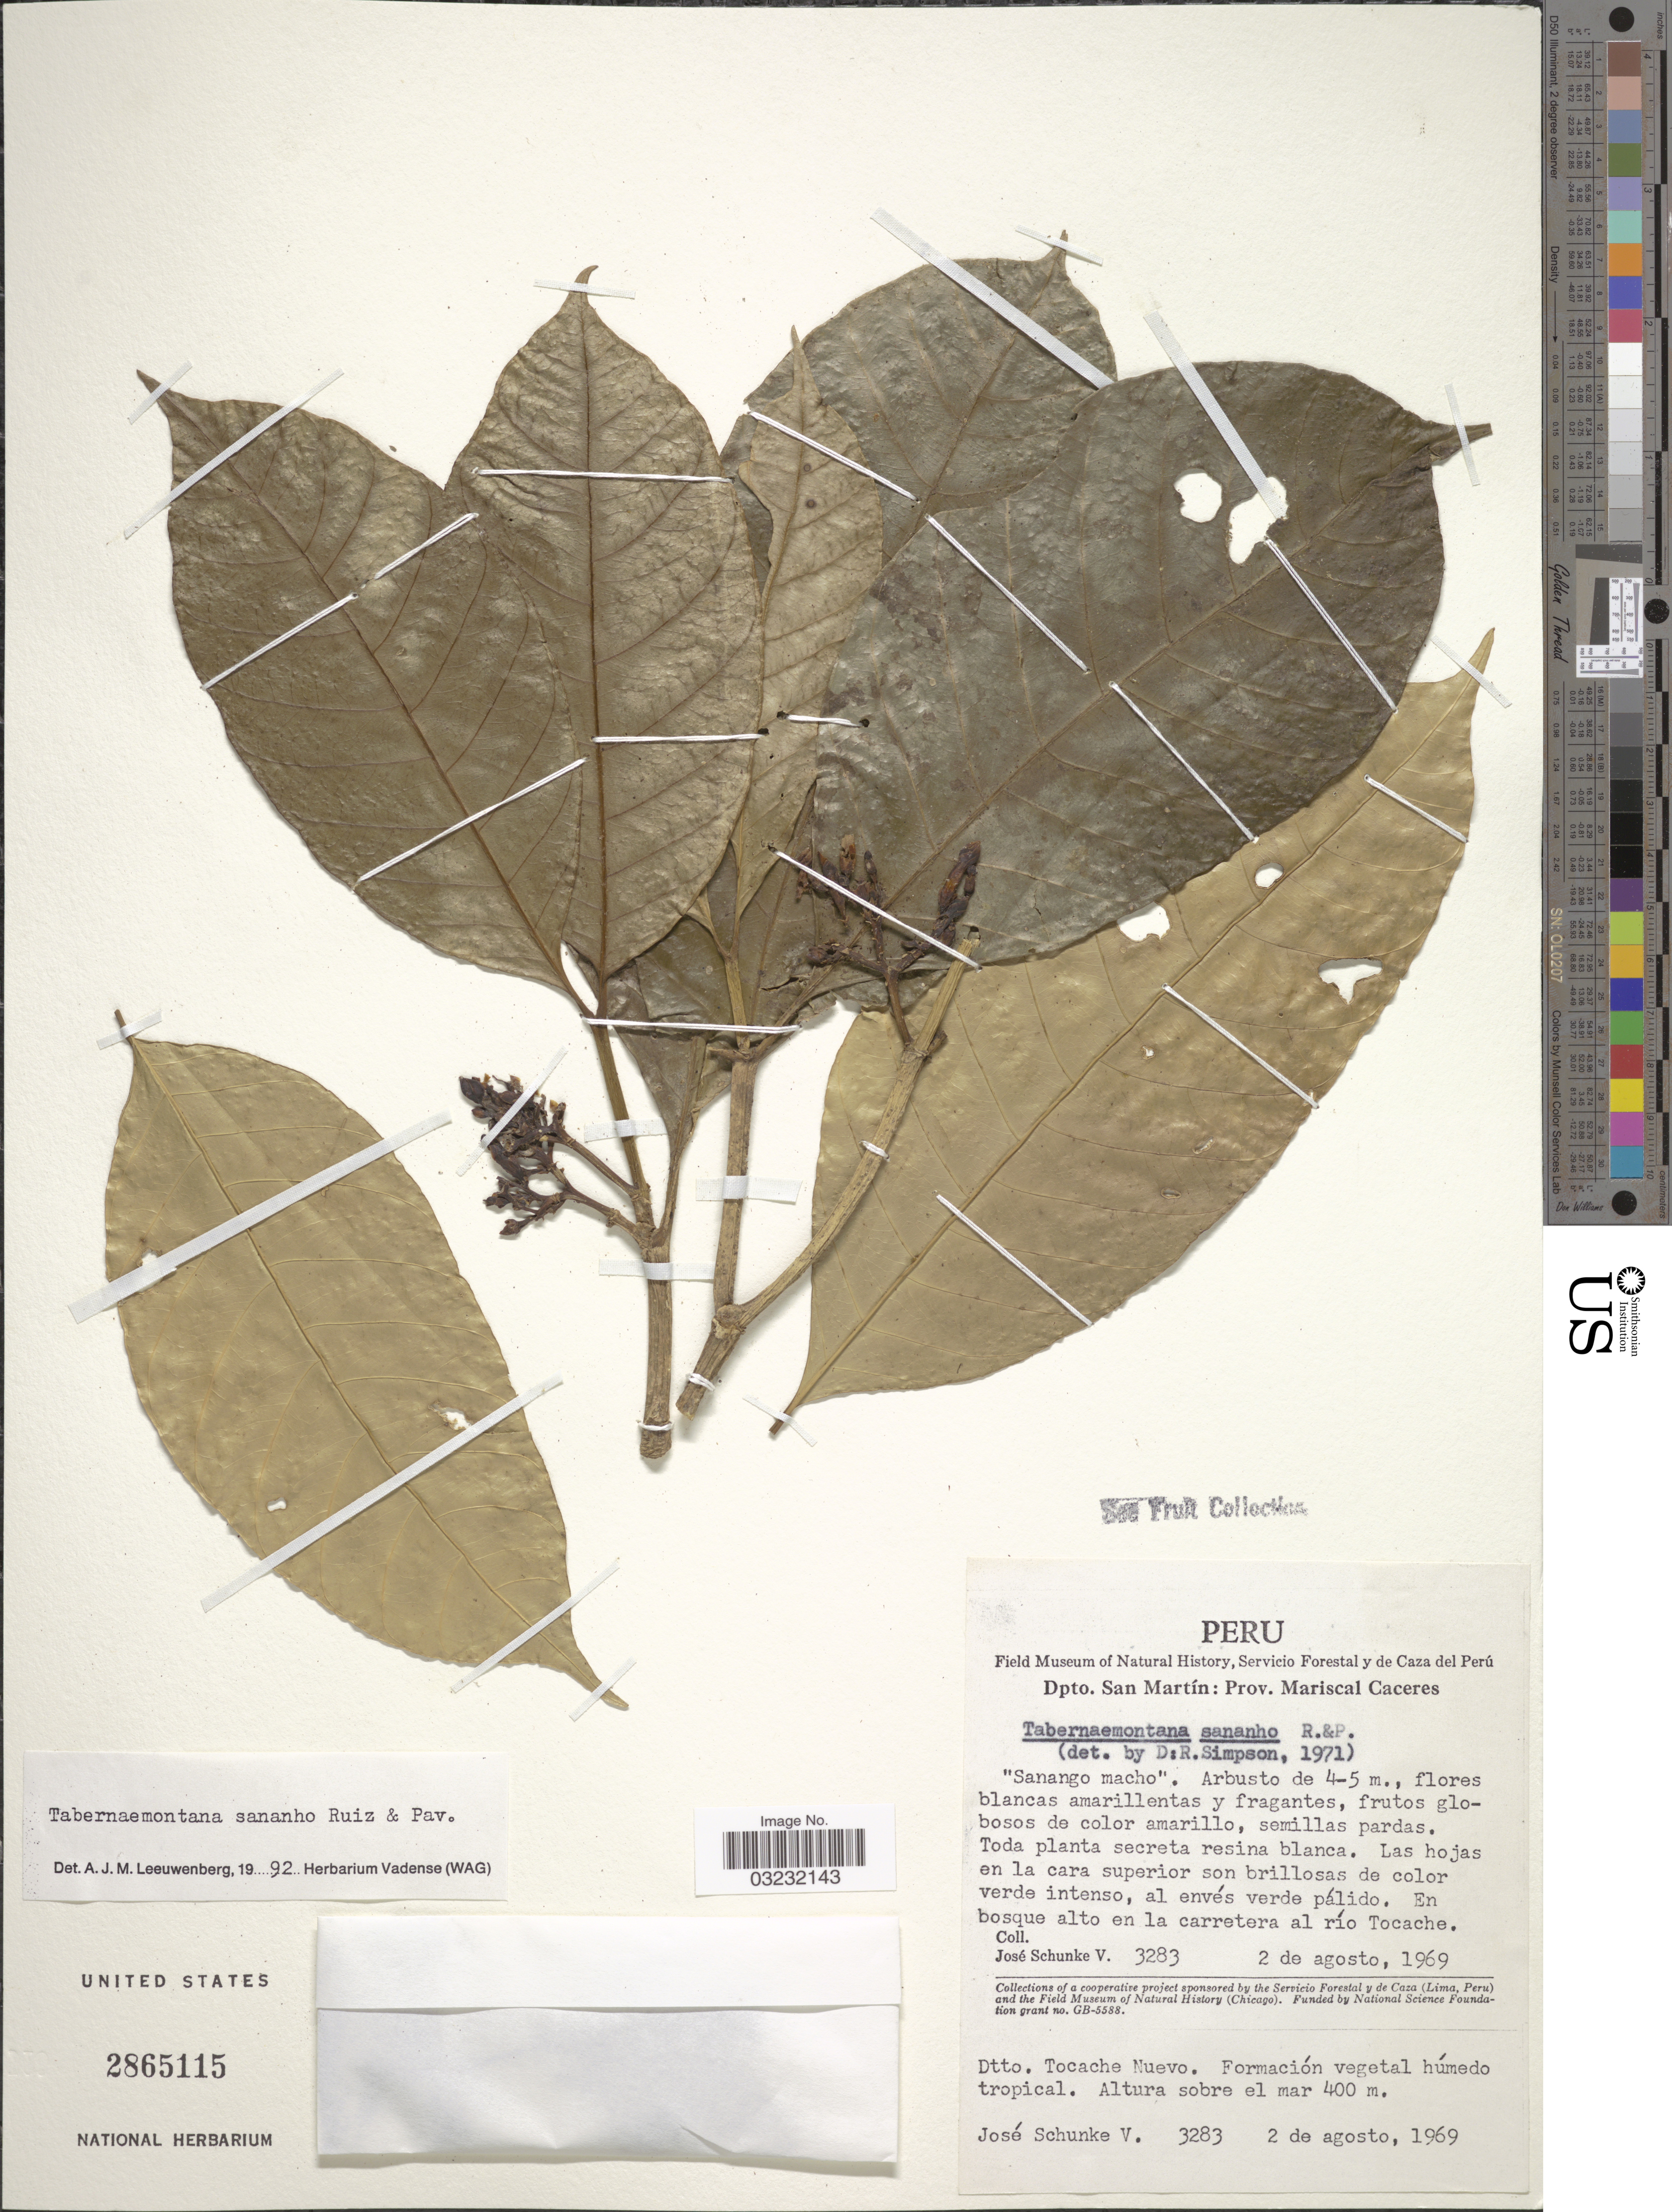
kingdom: Plantae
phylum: Tracheophyta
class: Magnoliopsida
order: Gentianales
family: Apocynaceae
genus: Tabernaemontana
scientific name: Tabernaemontana sananho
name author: Ruiz & Pav.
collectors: J. Schunke Vigo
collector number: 3283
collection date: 1969-08-02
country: Peru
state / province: San Martín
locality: Dpto. San Martín: Prov. Mariscal Caceres. En bosque alto en la carretera al río Tocache. Dtto. Tocache Nuevo.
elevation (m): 400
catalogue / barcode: US 2865115